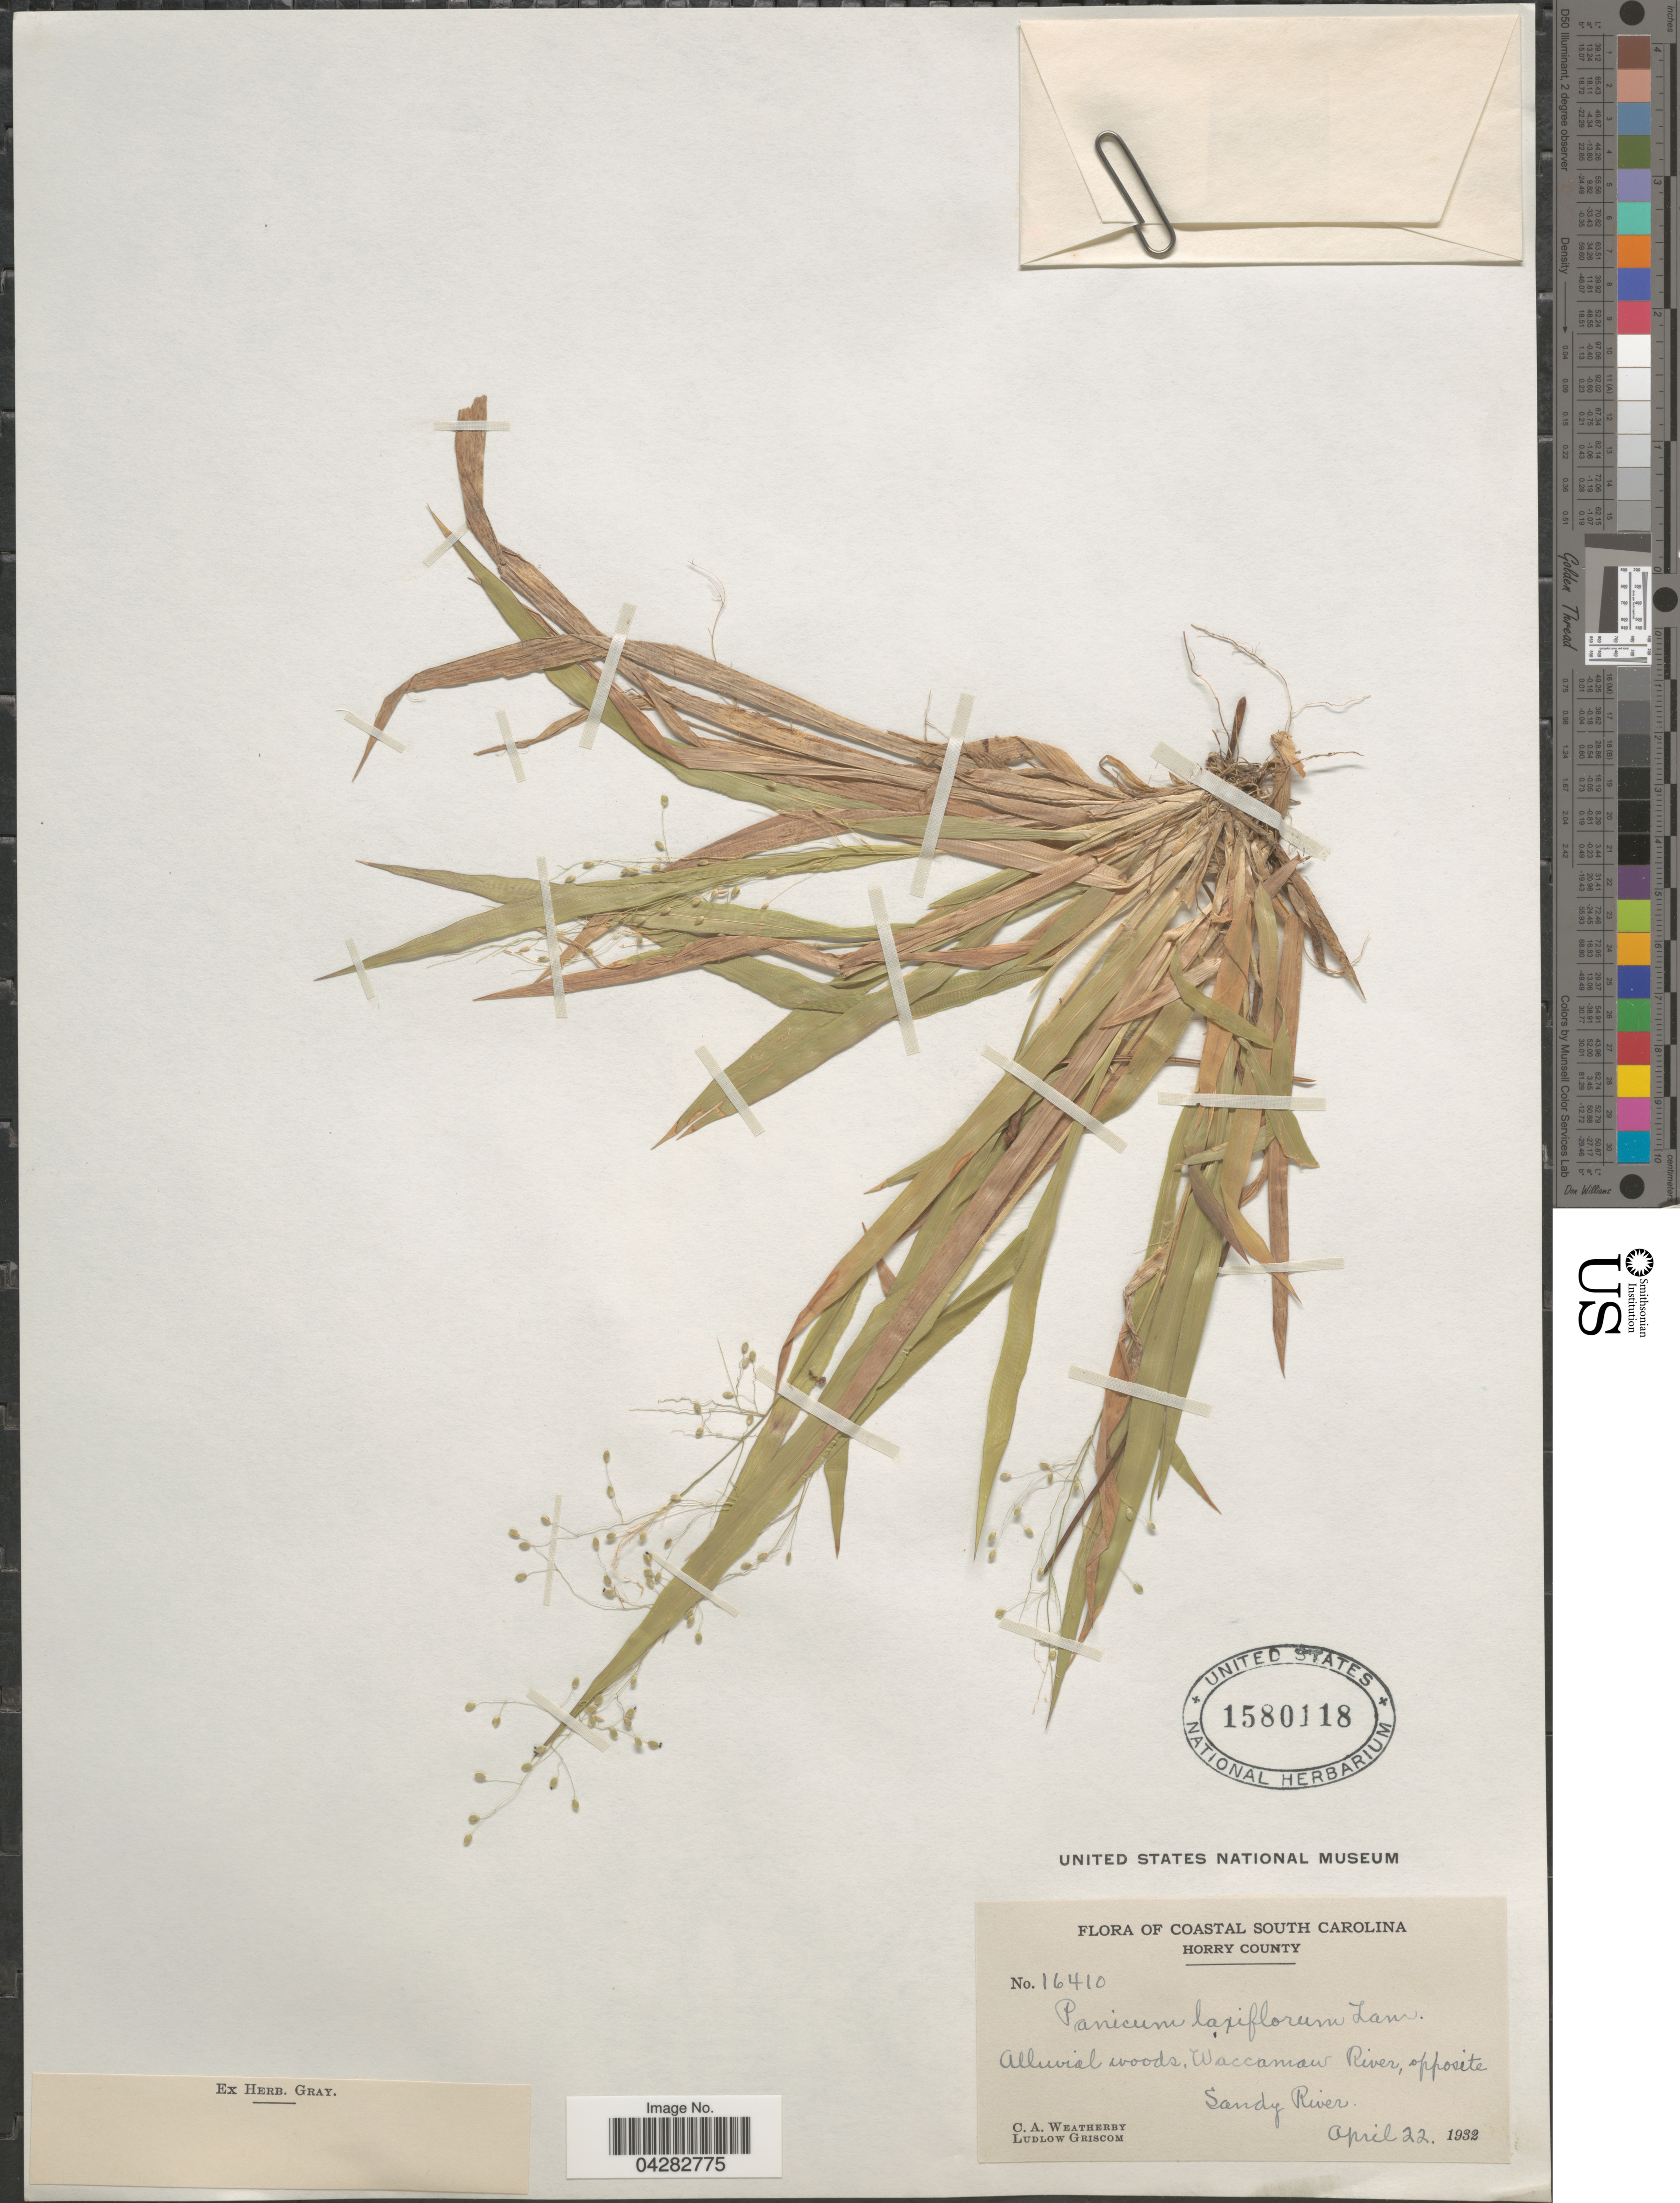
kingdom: Plantae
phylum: Tracheophyta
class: Liliopsida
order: Poales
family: Poaceae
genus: Dichanthelium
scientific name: Dichanthelium laxiflorum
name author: (Lam.) Gould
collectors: C. A. Weatherby & L. Griscom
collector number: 16410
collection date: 1932-04-22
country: United States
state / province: South Carolina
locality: Coastal South Carolina. Horry County. Alluvial woods, Waccamaw River, opposite Sandy River.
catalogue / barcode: US 1580118